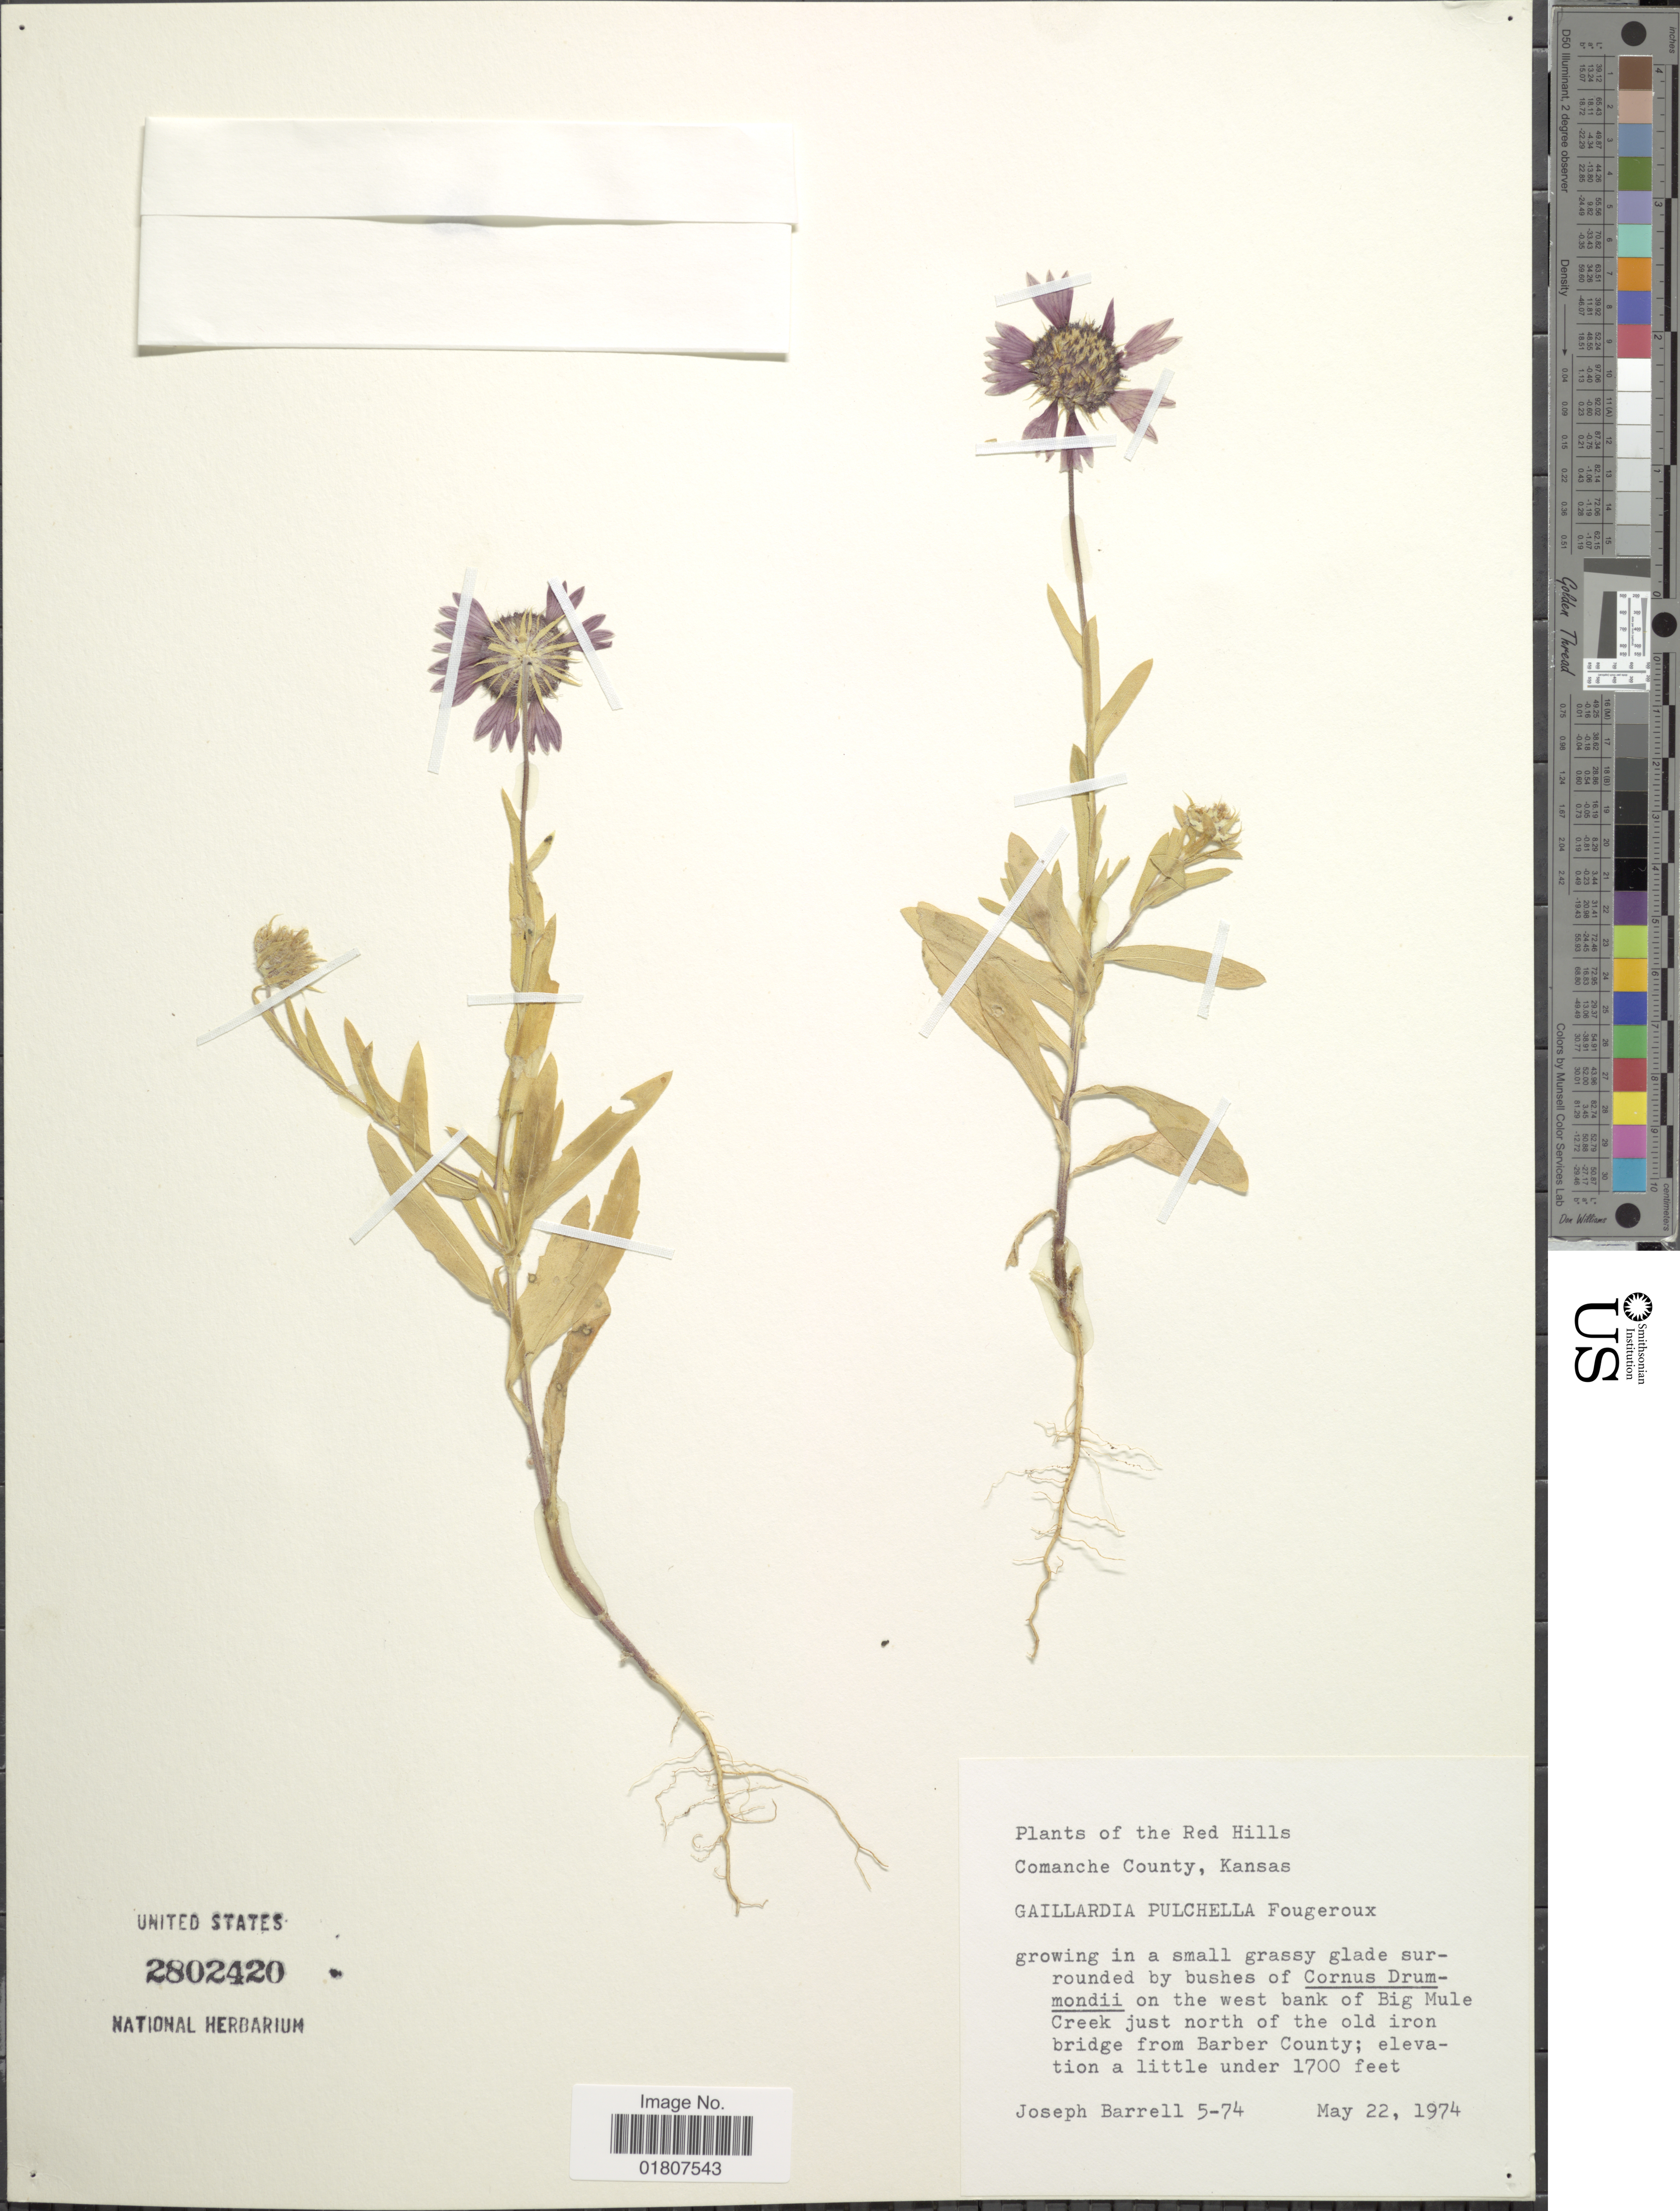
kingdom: Plantae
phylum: Tracheophyta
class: Magnoliopsida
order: Asterales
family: Asteraceae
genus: Gaillardia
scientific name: Gaillardia pulchella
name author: Foug.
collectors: J. Barrell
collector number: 5-74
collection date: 1974-05-22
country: United States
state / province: Kansas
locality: Red Hills, Comanche County. West bank of Big Mule Creek just north of the old iron bridge from Barber County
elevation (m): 518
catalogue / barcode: US 2802420